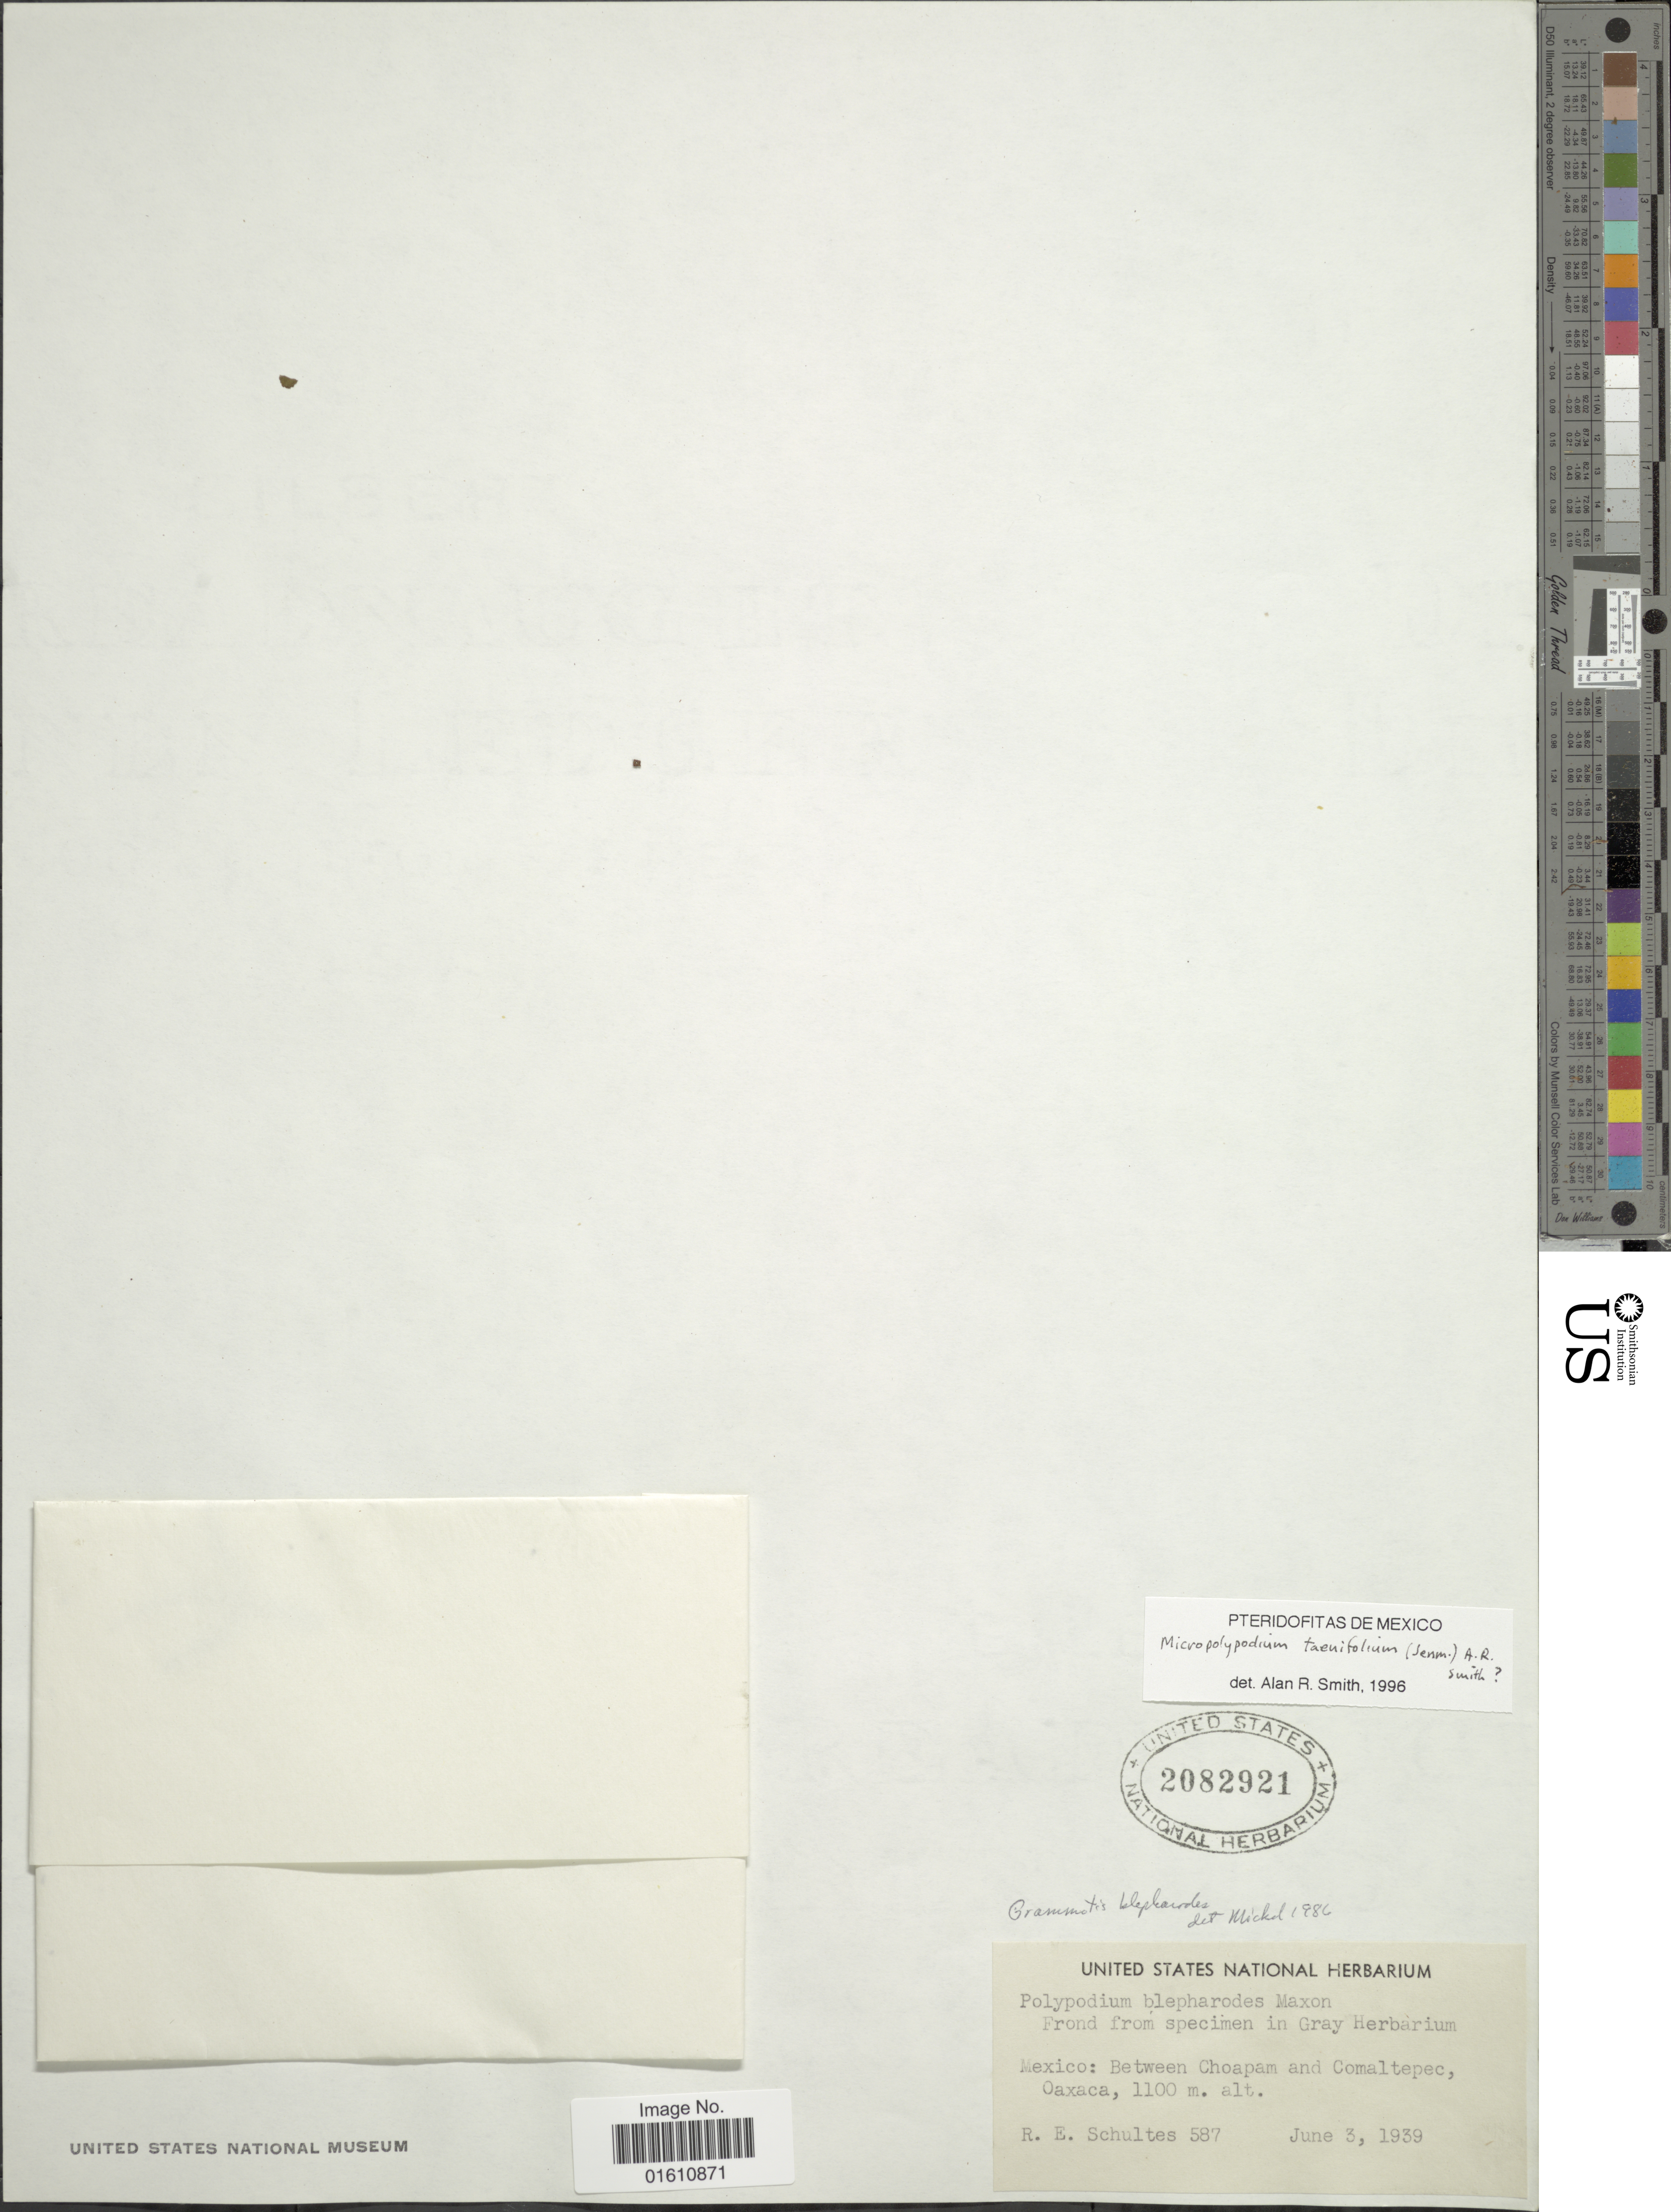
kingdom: Plantae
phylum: Tracheophyta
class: Polypodiopsida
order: Polypodiales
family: Polypodiaceae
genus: Moranopteris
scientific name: Moranopteris taenifolia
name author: (Jenman) R. Y. Hirai & J. Prado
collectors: R. E. Schultes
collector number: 587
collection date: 1939-06-03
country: Mexico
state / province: Oaxaca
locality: Mexico; between Choapam and Comaltepec, Oaxaca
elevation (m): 1100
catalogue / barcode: US 2082921